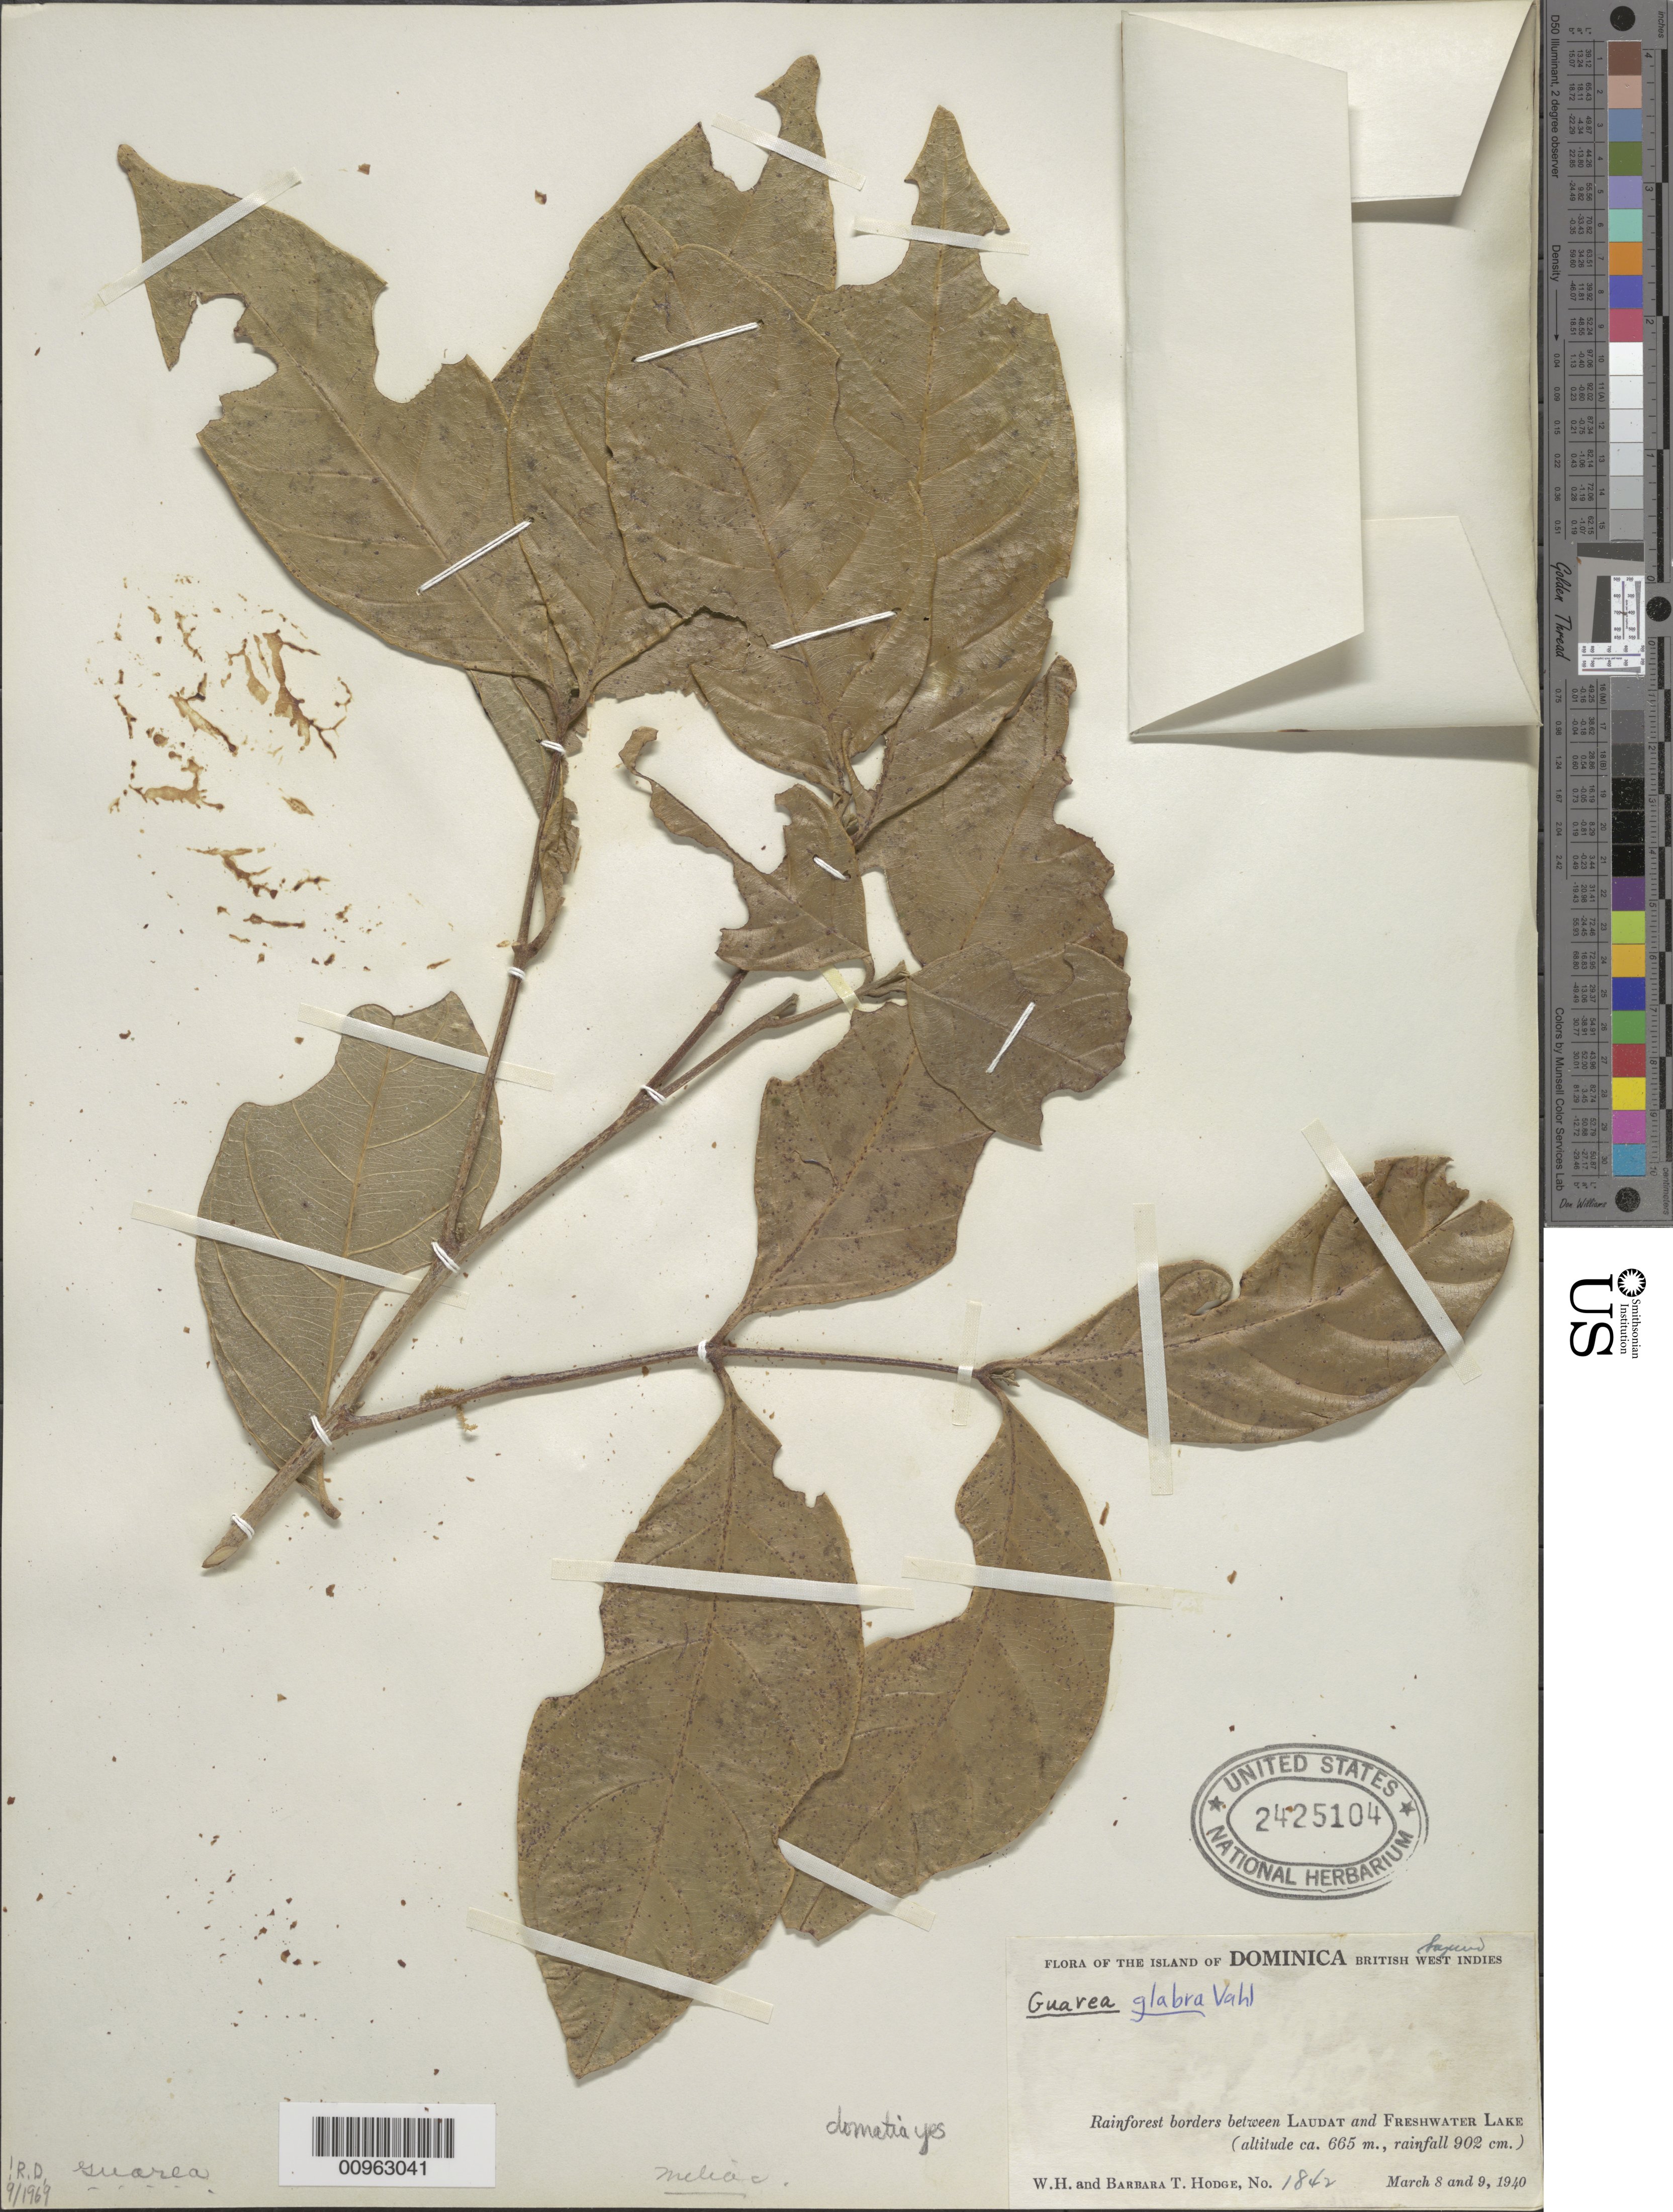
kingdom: Plantae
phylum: Tracheophyta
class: Magnoliopsida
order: Sapindales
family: Meliaceae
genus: Guarea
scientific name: Guarea glabra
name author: Vahl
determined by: DeFilipps, R. A.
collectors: W. Hodge & B. Hodge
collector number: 1842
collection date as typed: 08 Mar 1940 and 09 Mar 1940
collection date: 1940-03-08,1940-03-09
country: Dominica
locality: Borders between Laudat and Freshwater Lake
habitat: Rainforest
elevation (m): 665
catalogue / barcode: US 2425104